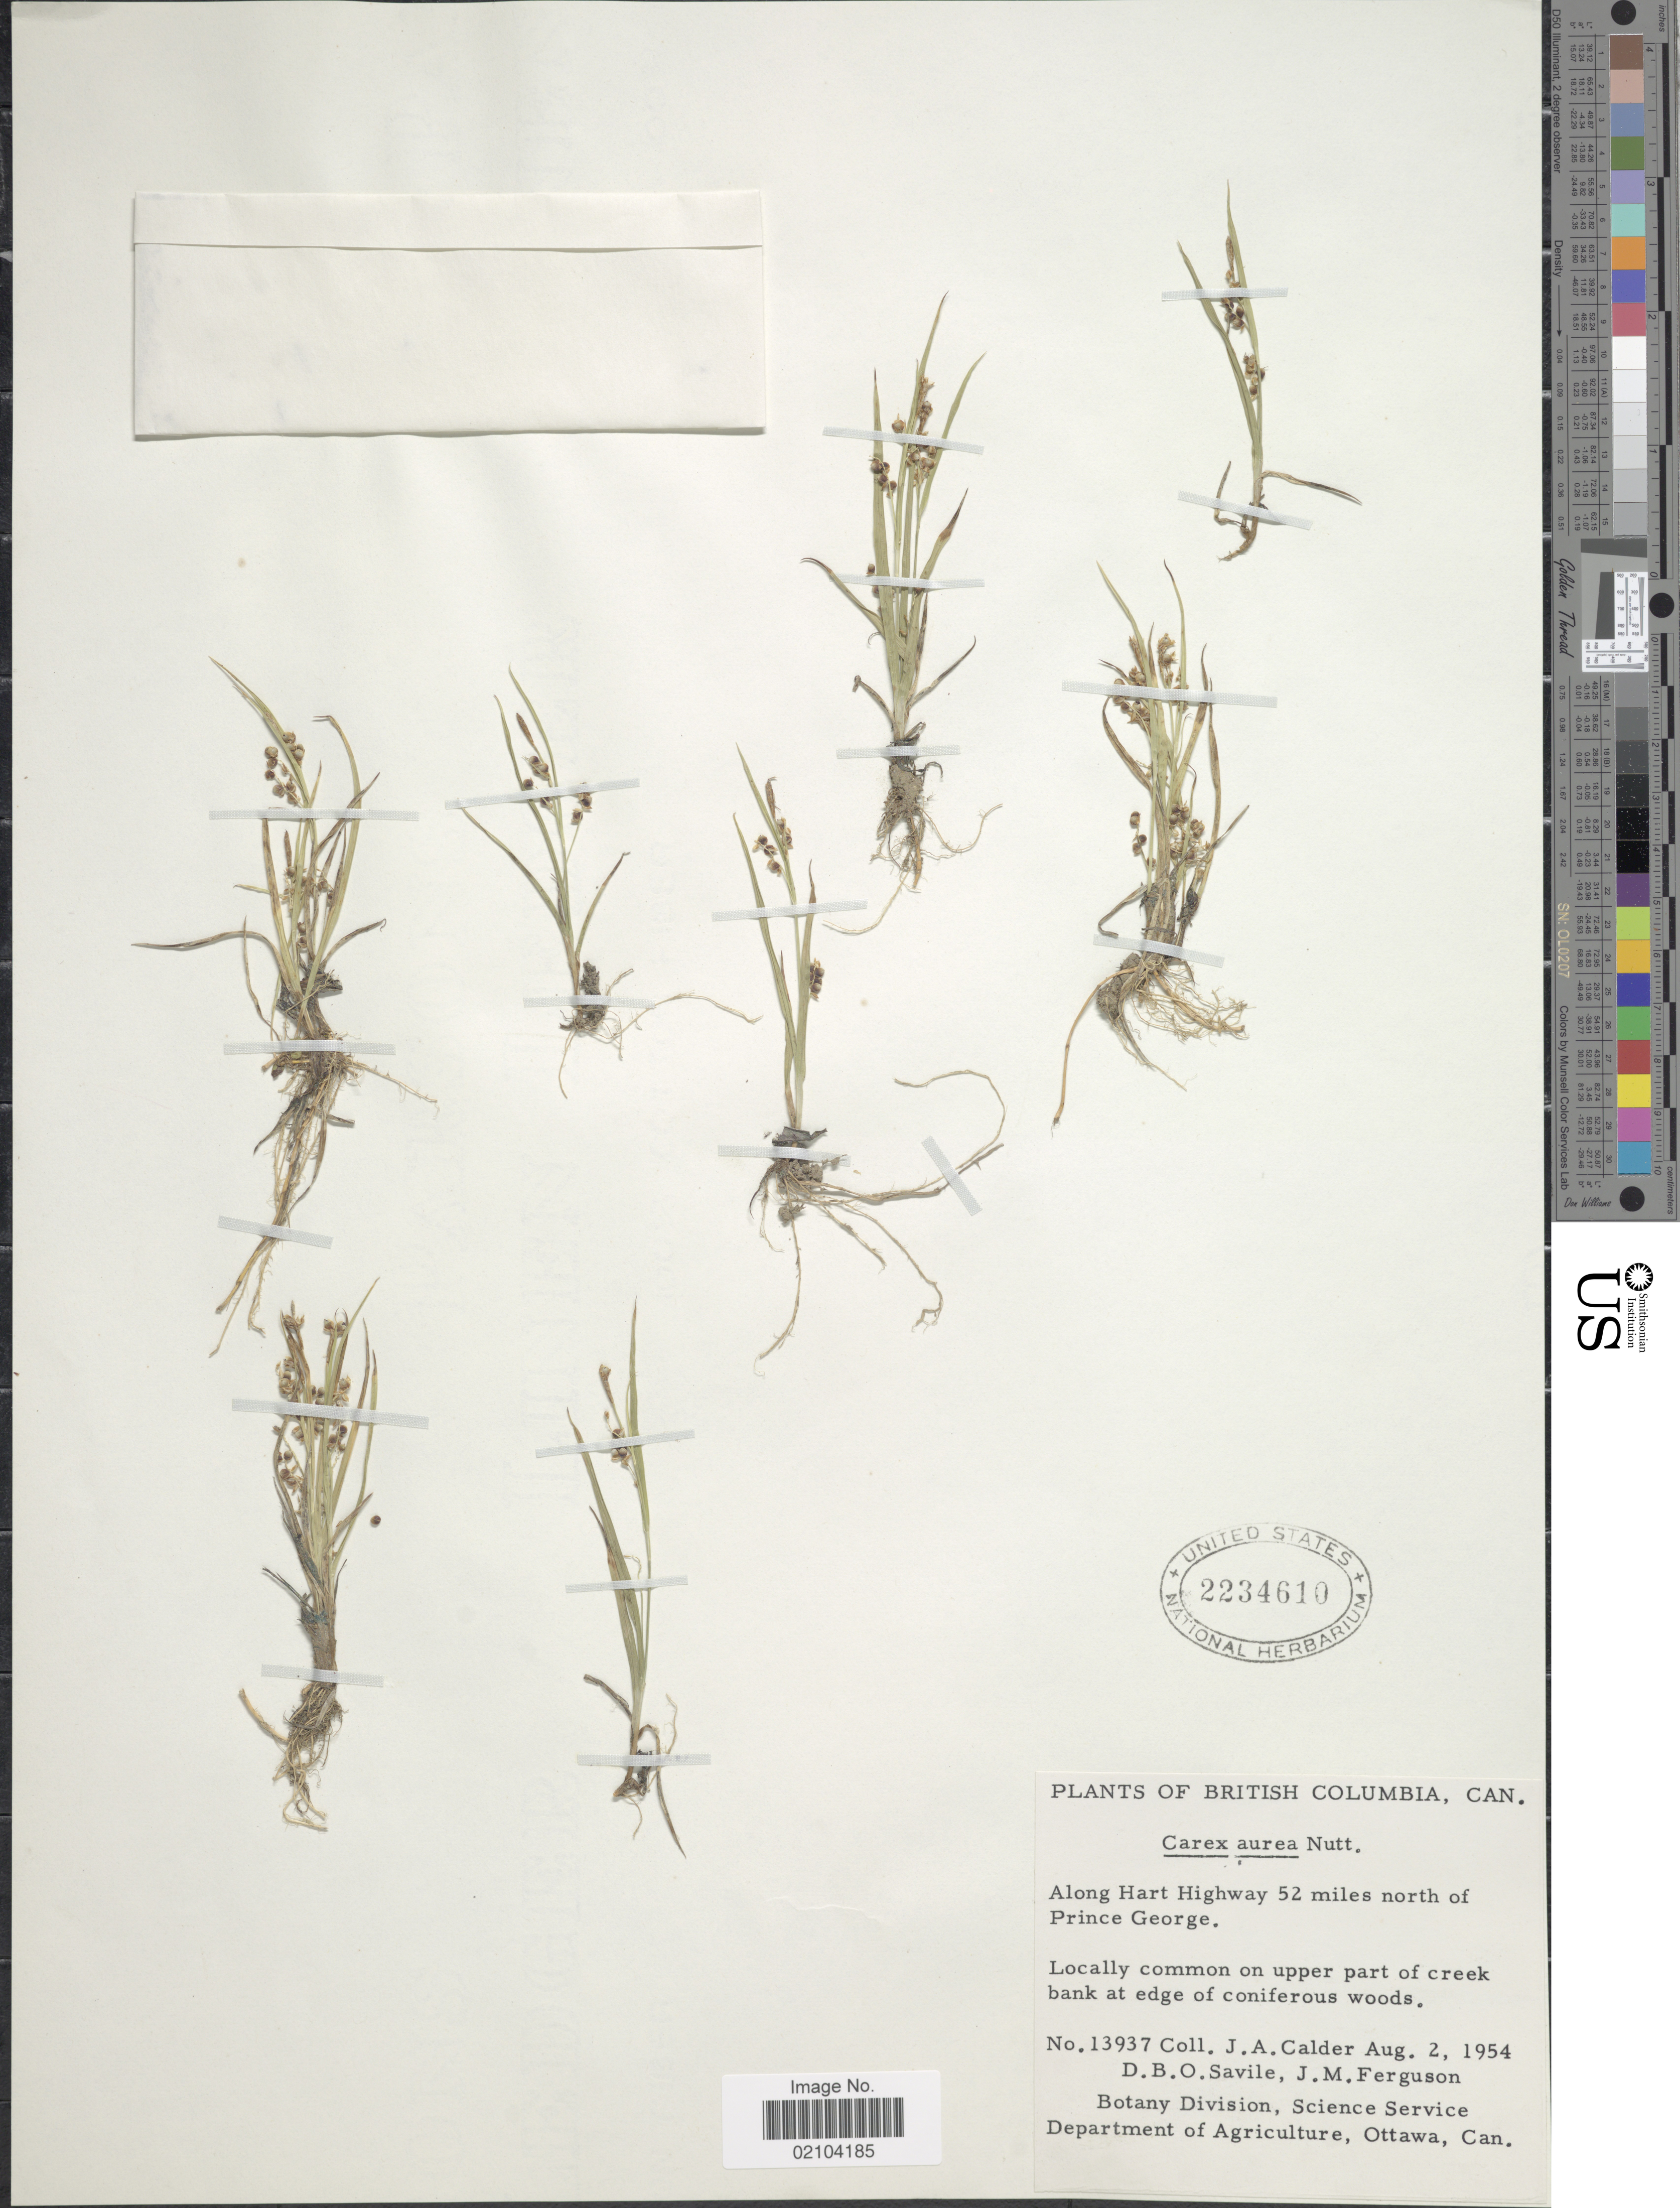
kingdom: Plantae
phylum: Tracheophyta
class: Liliopsida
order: Poales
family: Cyperaceae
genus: Carex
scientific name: Carex aurea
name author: Nutt.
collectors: J. A. Calder, D. Saville & J. M. Ferguson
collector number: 13937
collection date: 1954-08-02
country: Canada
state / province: British Columbia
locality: British Colombia, Can. Along Hart Highway 52 miles north of Prince George. Locally common on upper part of creek bank at edge of coniferous woods.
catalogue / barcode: US 2234610